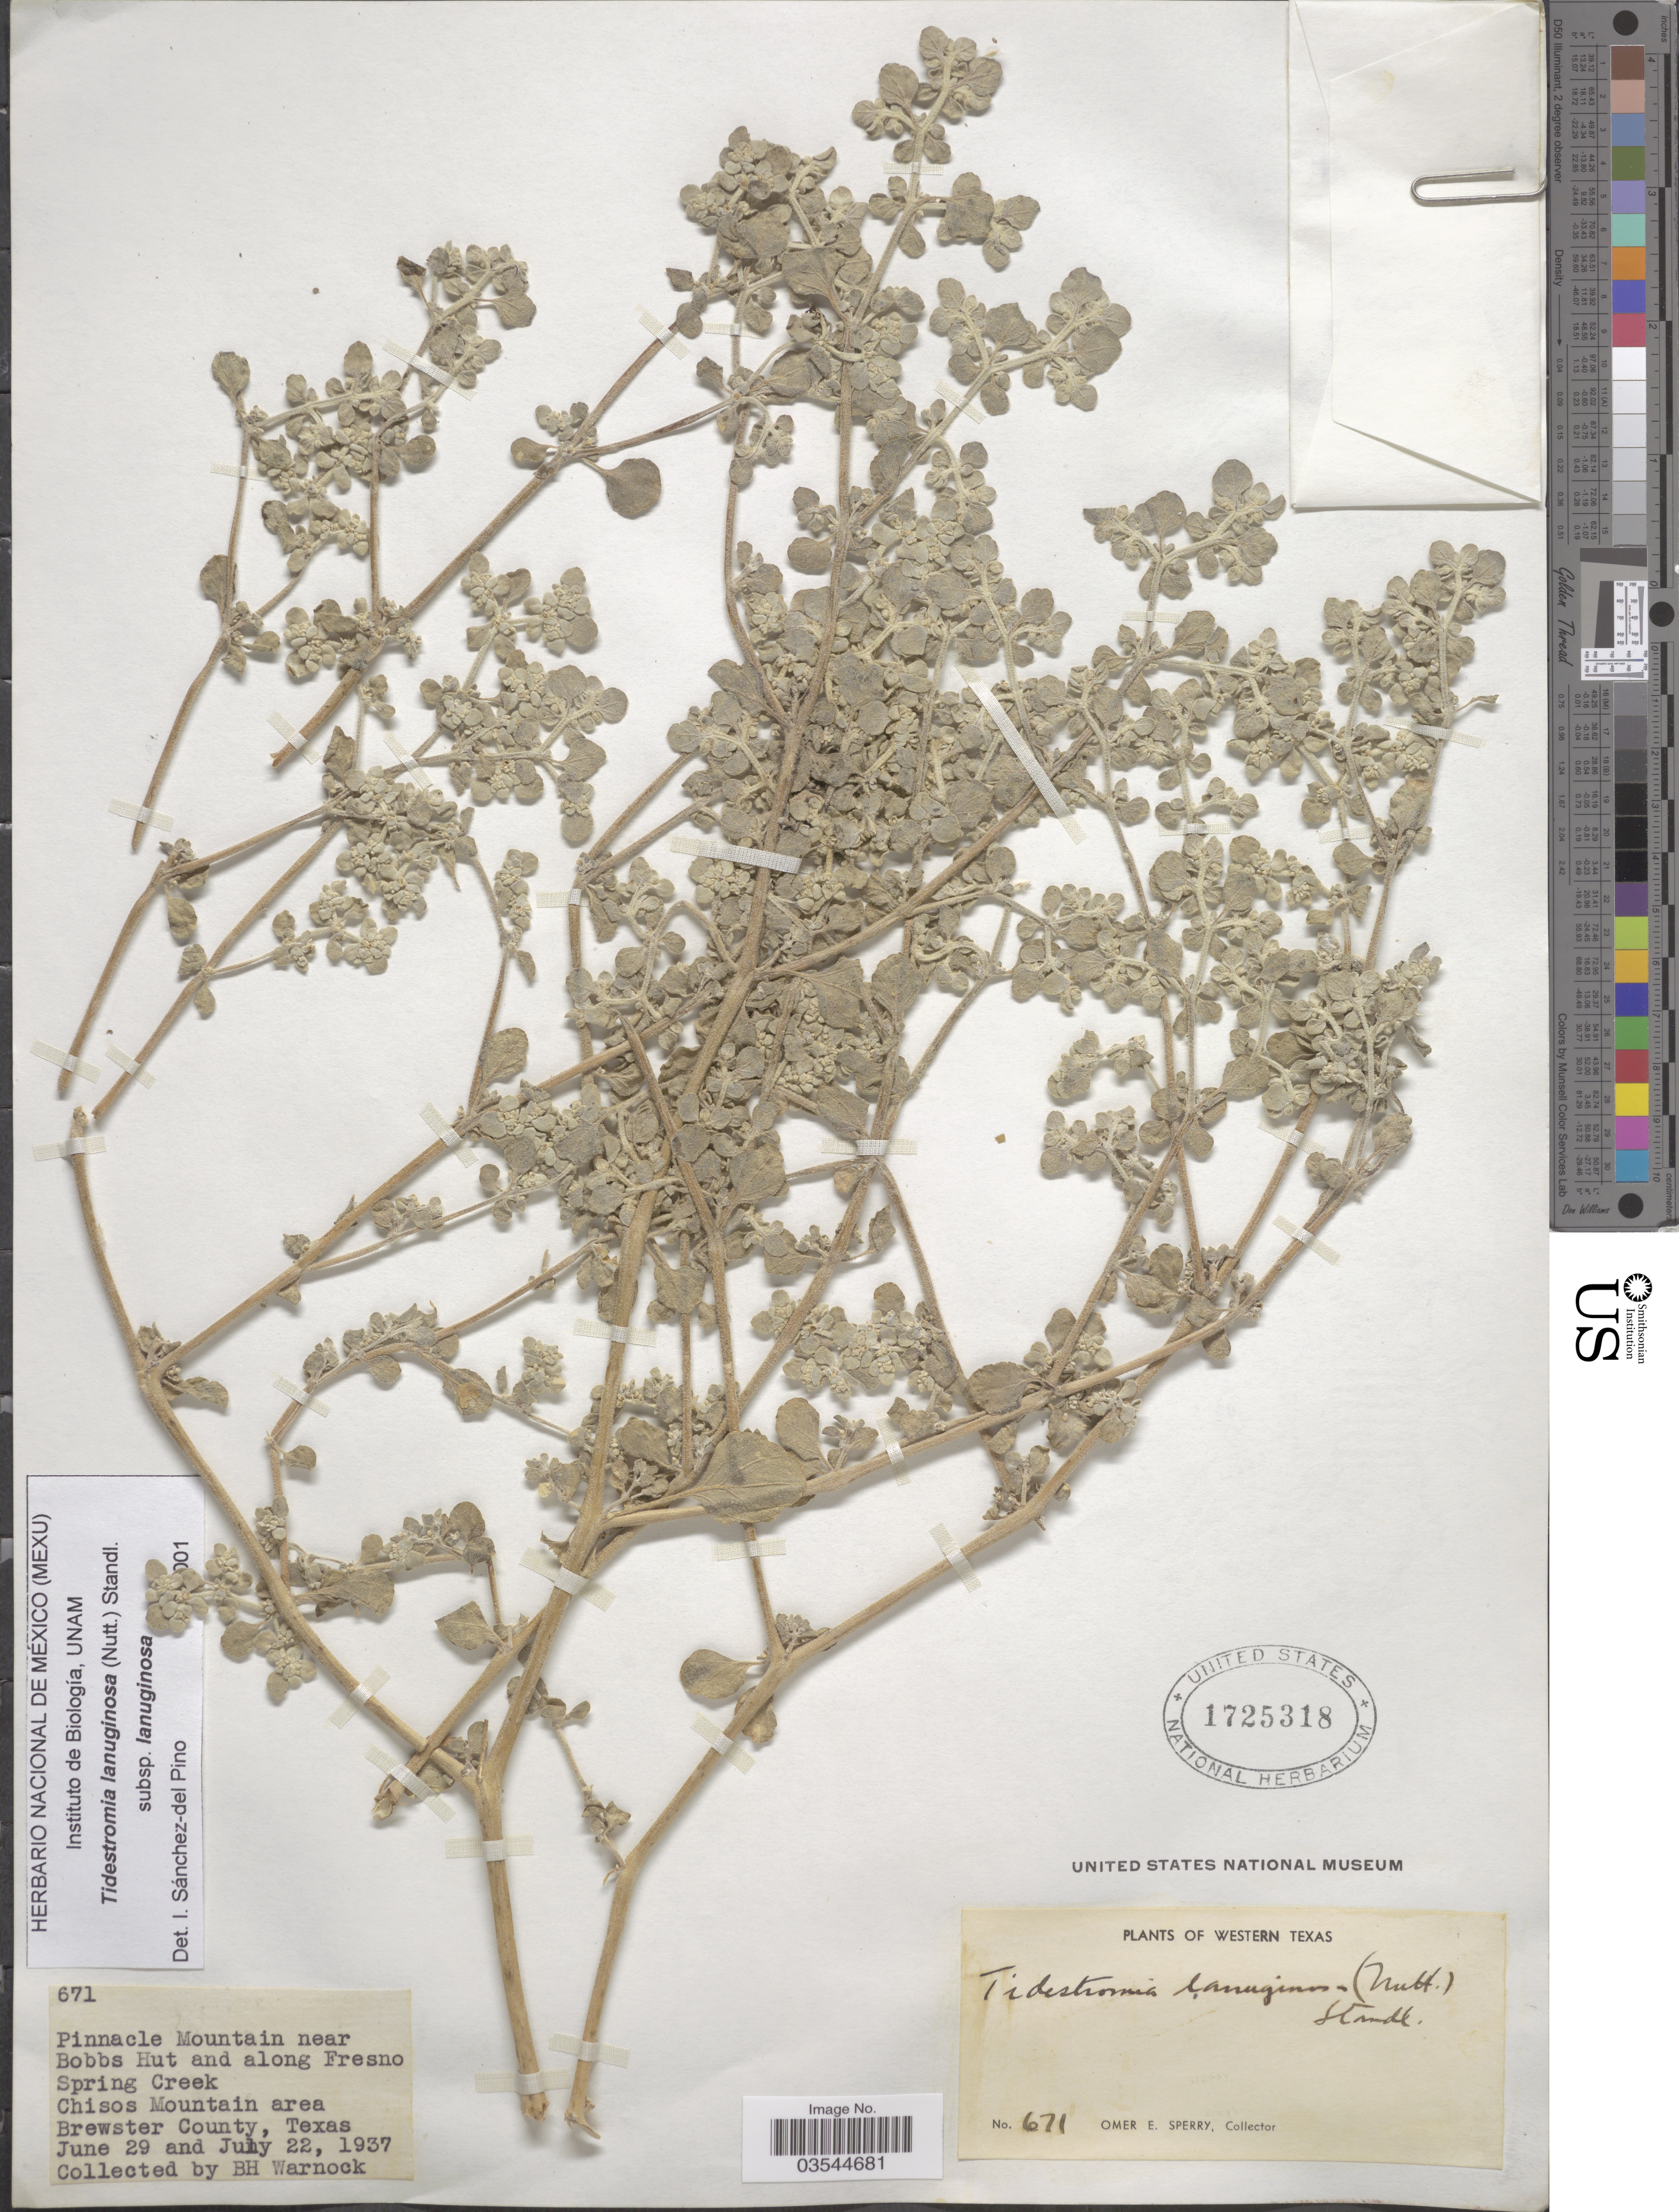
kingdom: Plantae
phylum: Tracheophyta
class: Magnoliopsida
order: Caryophyllales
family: Amaranthaceae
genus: Tidestromia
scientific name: Tidestromia lanuginosa subsp. lanuginosa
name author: (Nutt.) Standl.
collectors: O. E. Sperry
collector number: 671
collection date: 1937-06-29/1937-07-22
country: United States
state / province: Texas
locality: Western Texas. Pinnacle Mountain near Bobbs Hut and along Fresno Spring Creek. Chisos Mountain area Brewster County.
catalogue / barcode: US 1725318